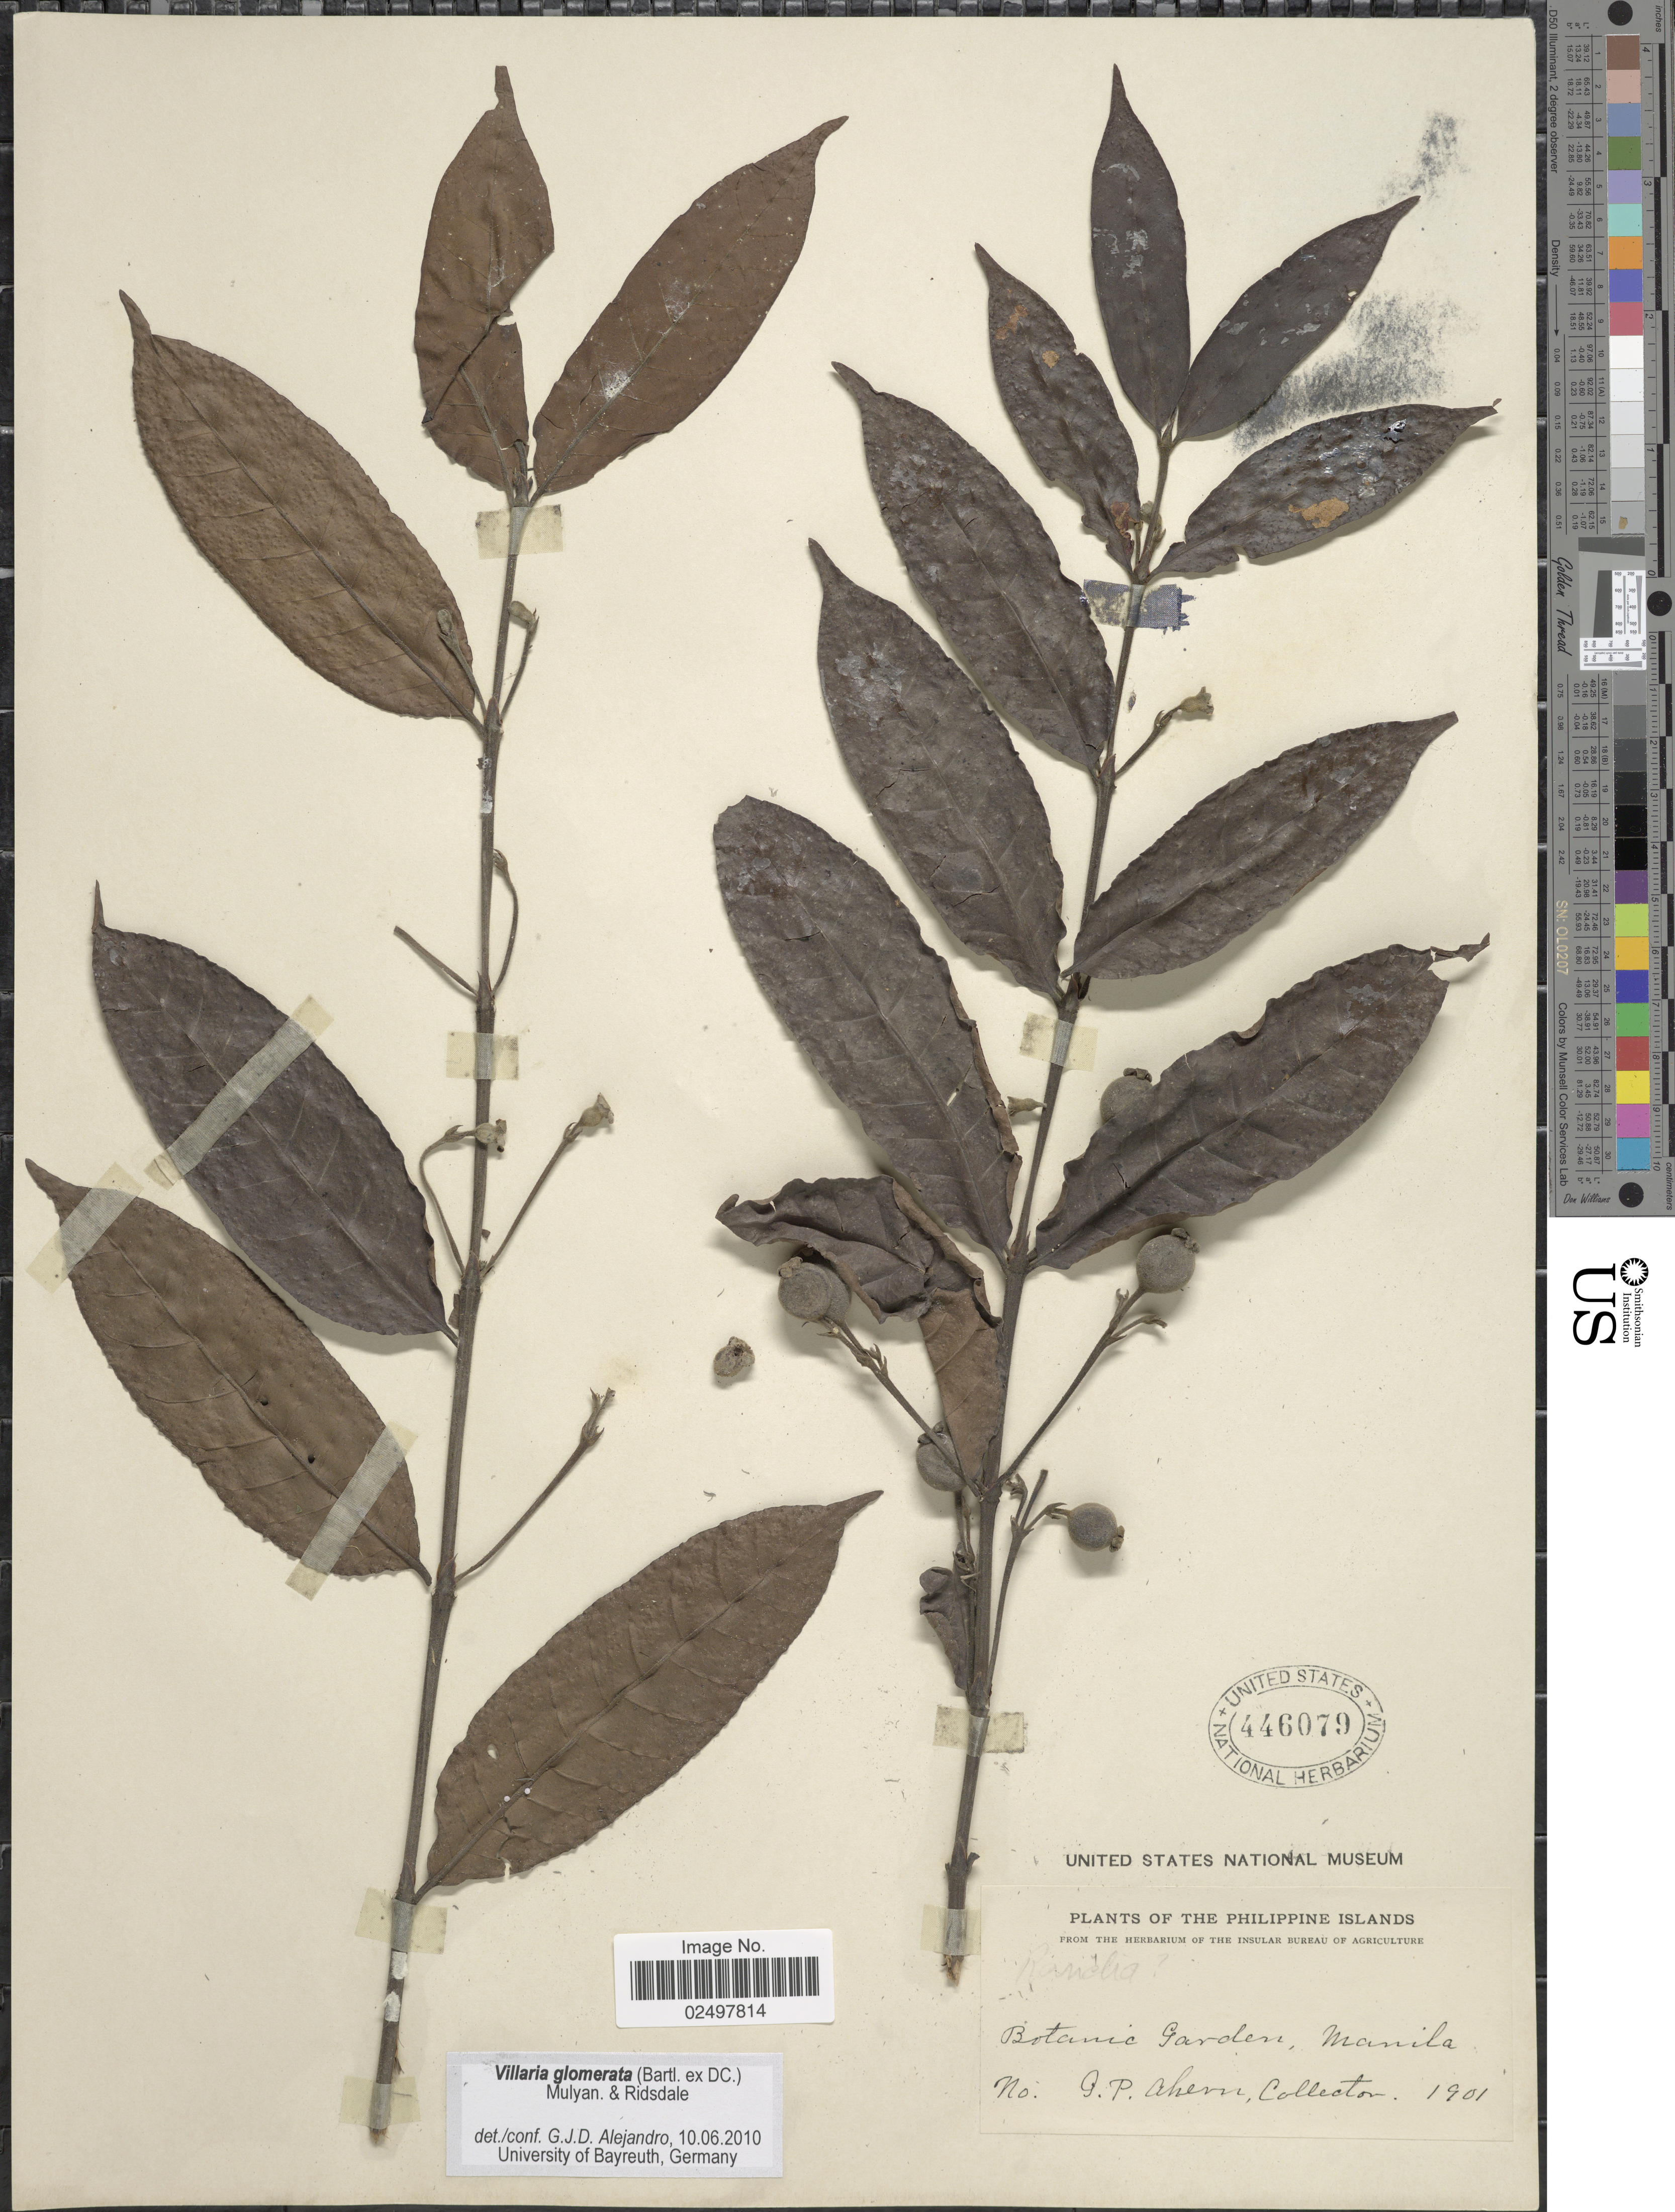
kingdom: Plantae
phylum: Tracheophyta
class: Magnoliopsida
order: Gentianales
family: Rubiaceae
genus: Villaria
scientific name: Villaria glomerata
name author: (Bartl. ex DC.) Mulyan. & Ridsdale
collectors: G. Ahern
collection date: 1901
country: Philippines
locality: Philippine Islands, Botanic Garden, Manila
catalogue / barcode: US 446079